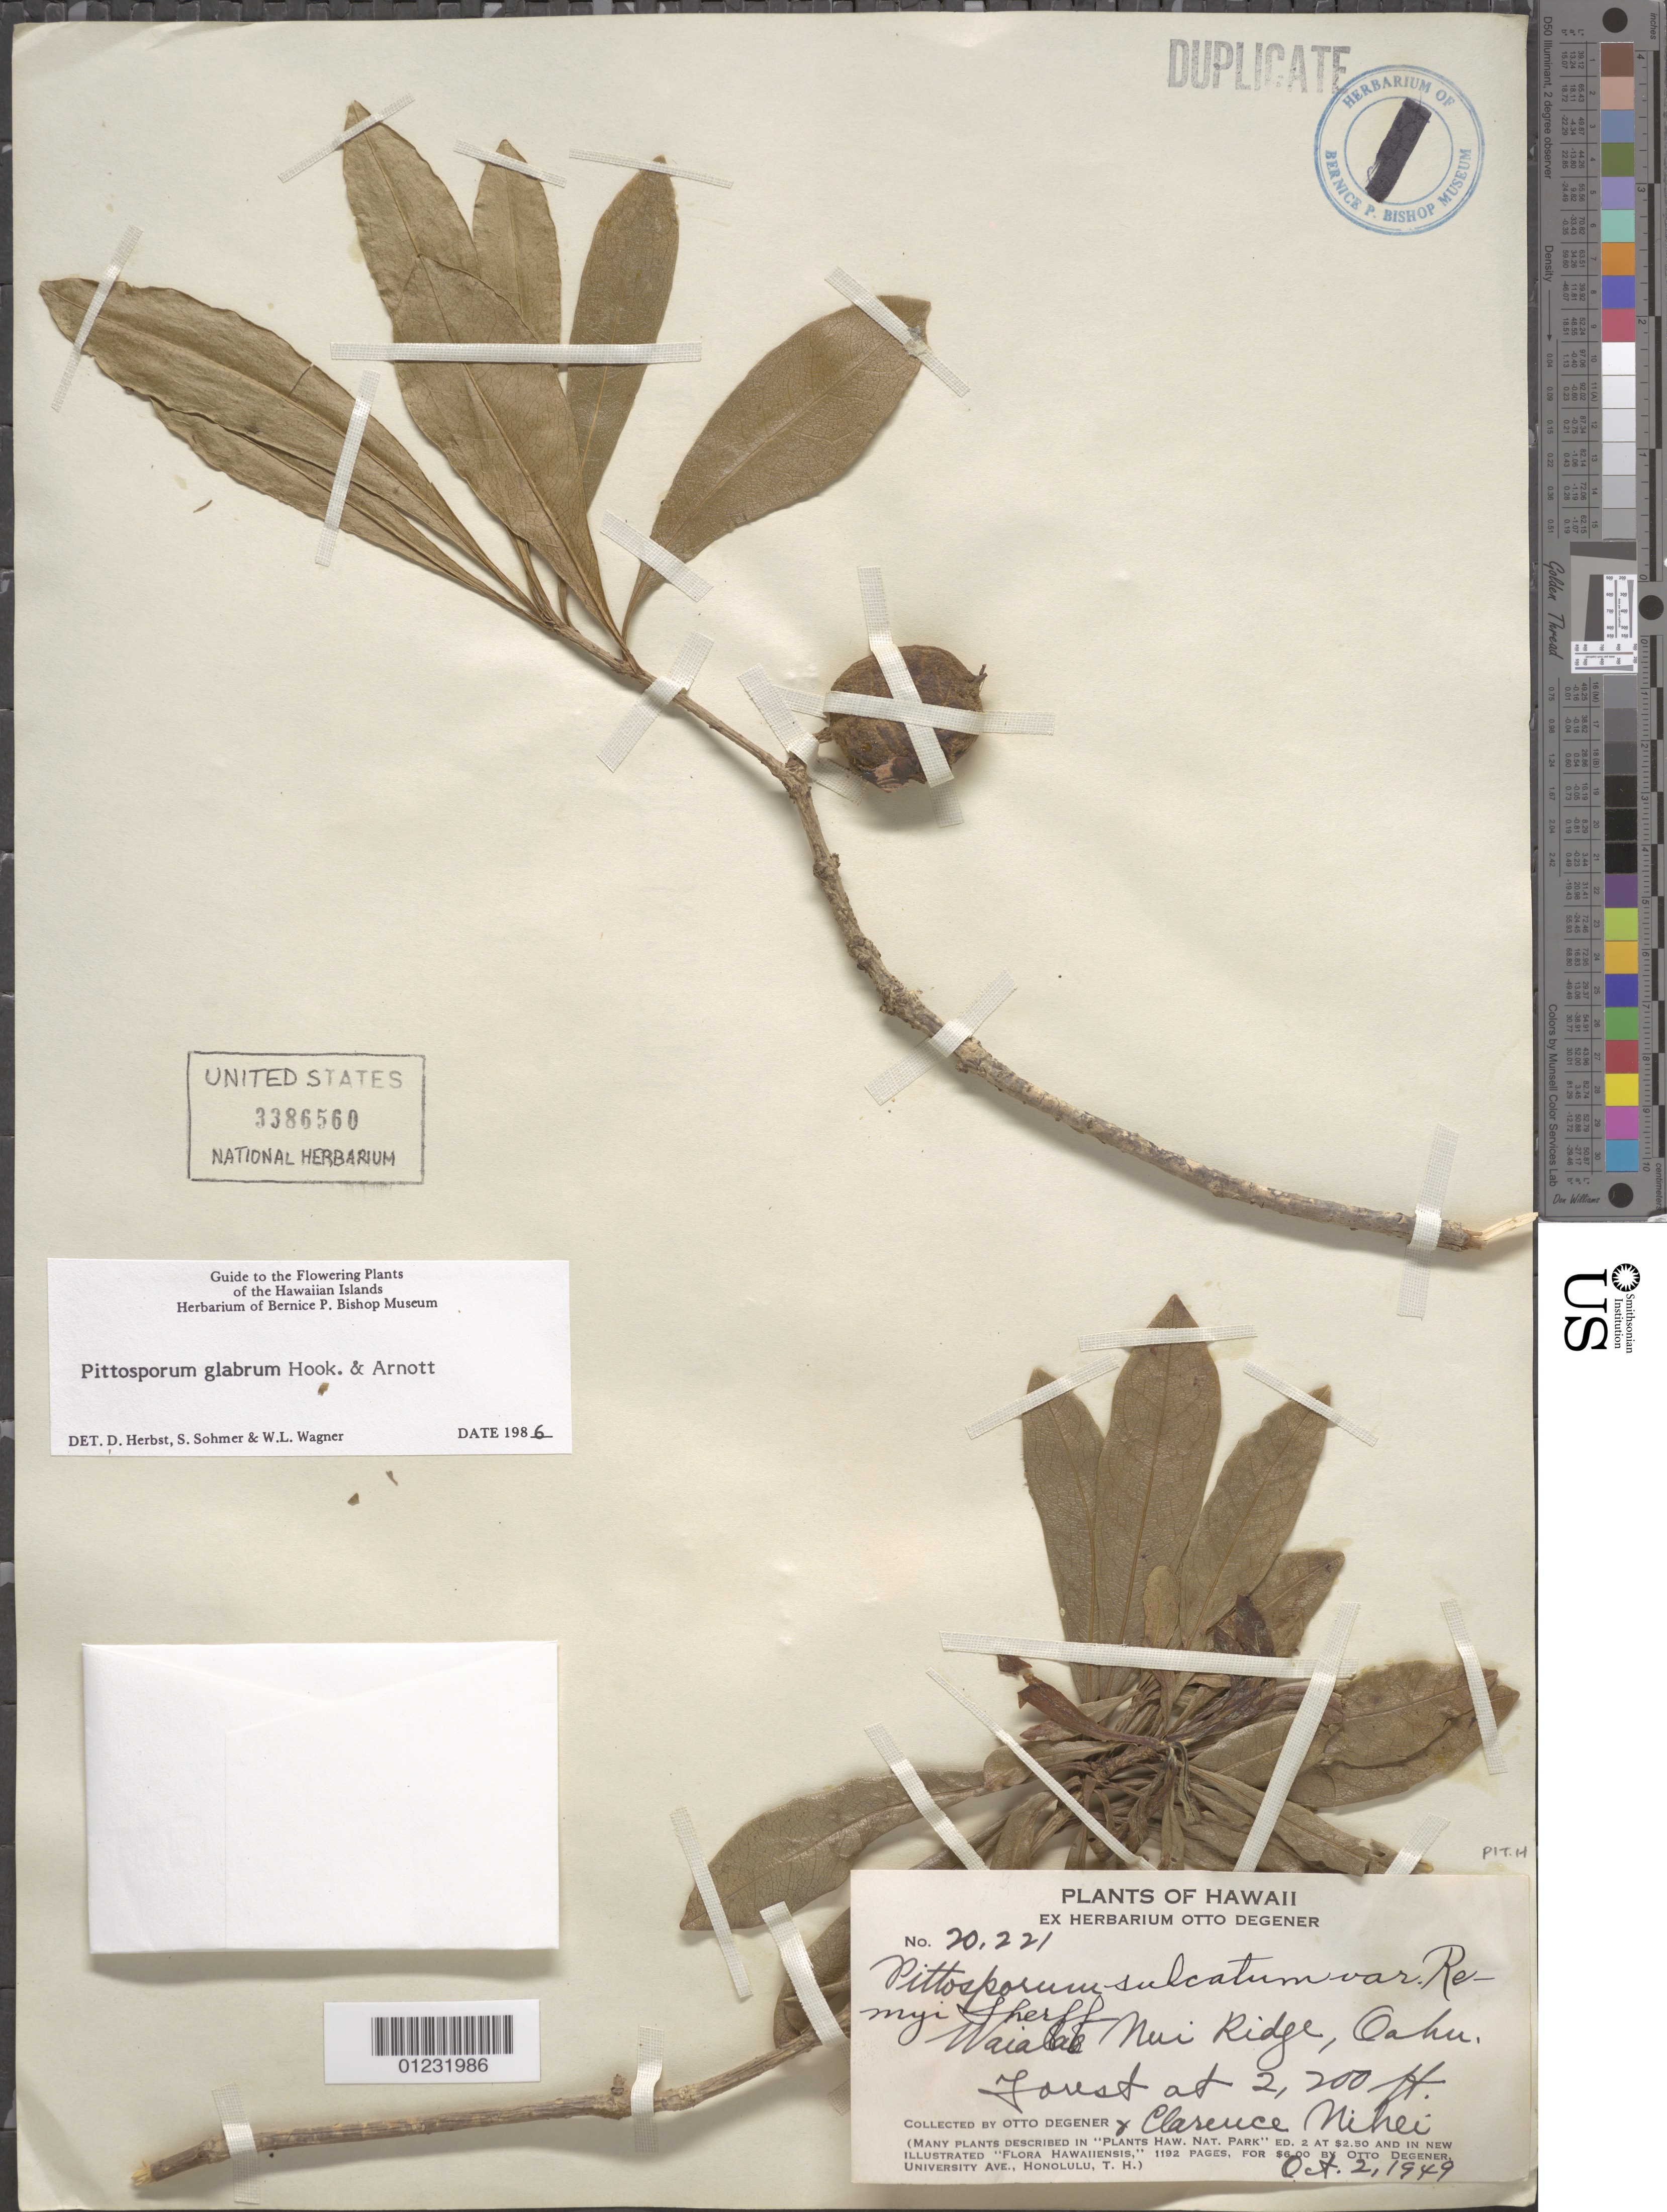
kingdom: Plantae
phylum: Tracheophyta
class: Magnoliopsida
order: Apiales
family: Pittosporaceae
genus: Pittosporum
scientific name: Pittosporum glabrum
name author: Hook. & Arn.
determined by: Herbst, D. R.; Sohmer, S. H.; Wagner, W. L.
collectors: O. Degener & C. Nihei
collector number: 20221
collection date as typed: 2 Oct 1949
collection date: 1949-10-02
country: United States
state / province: Hawaii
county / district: Honolulu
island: Oahu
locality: Waialae Nui Ridge, S Koolau Mts.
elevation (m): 671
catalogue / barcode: US 3386560